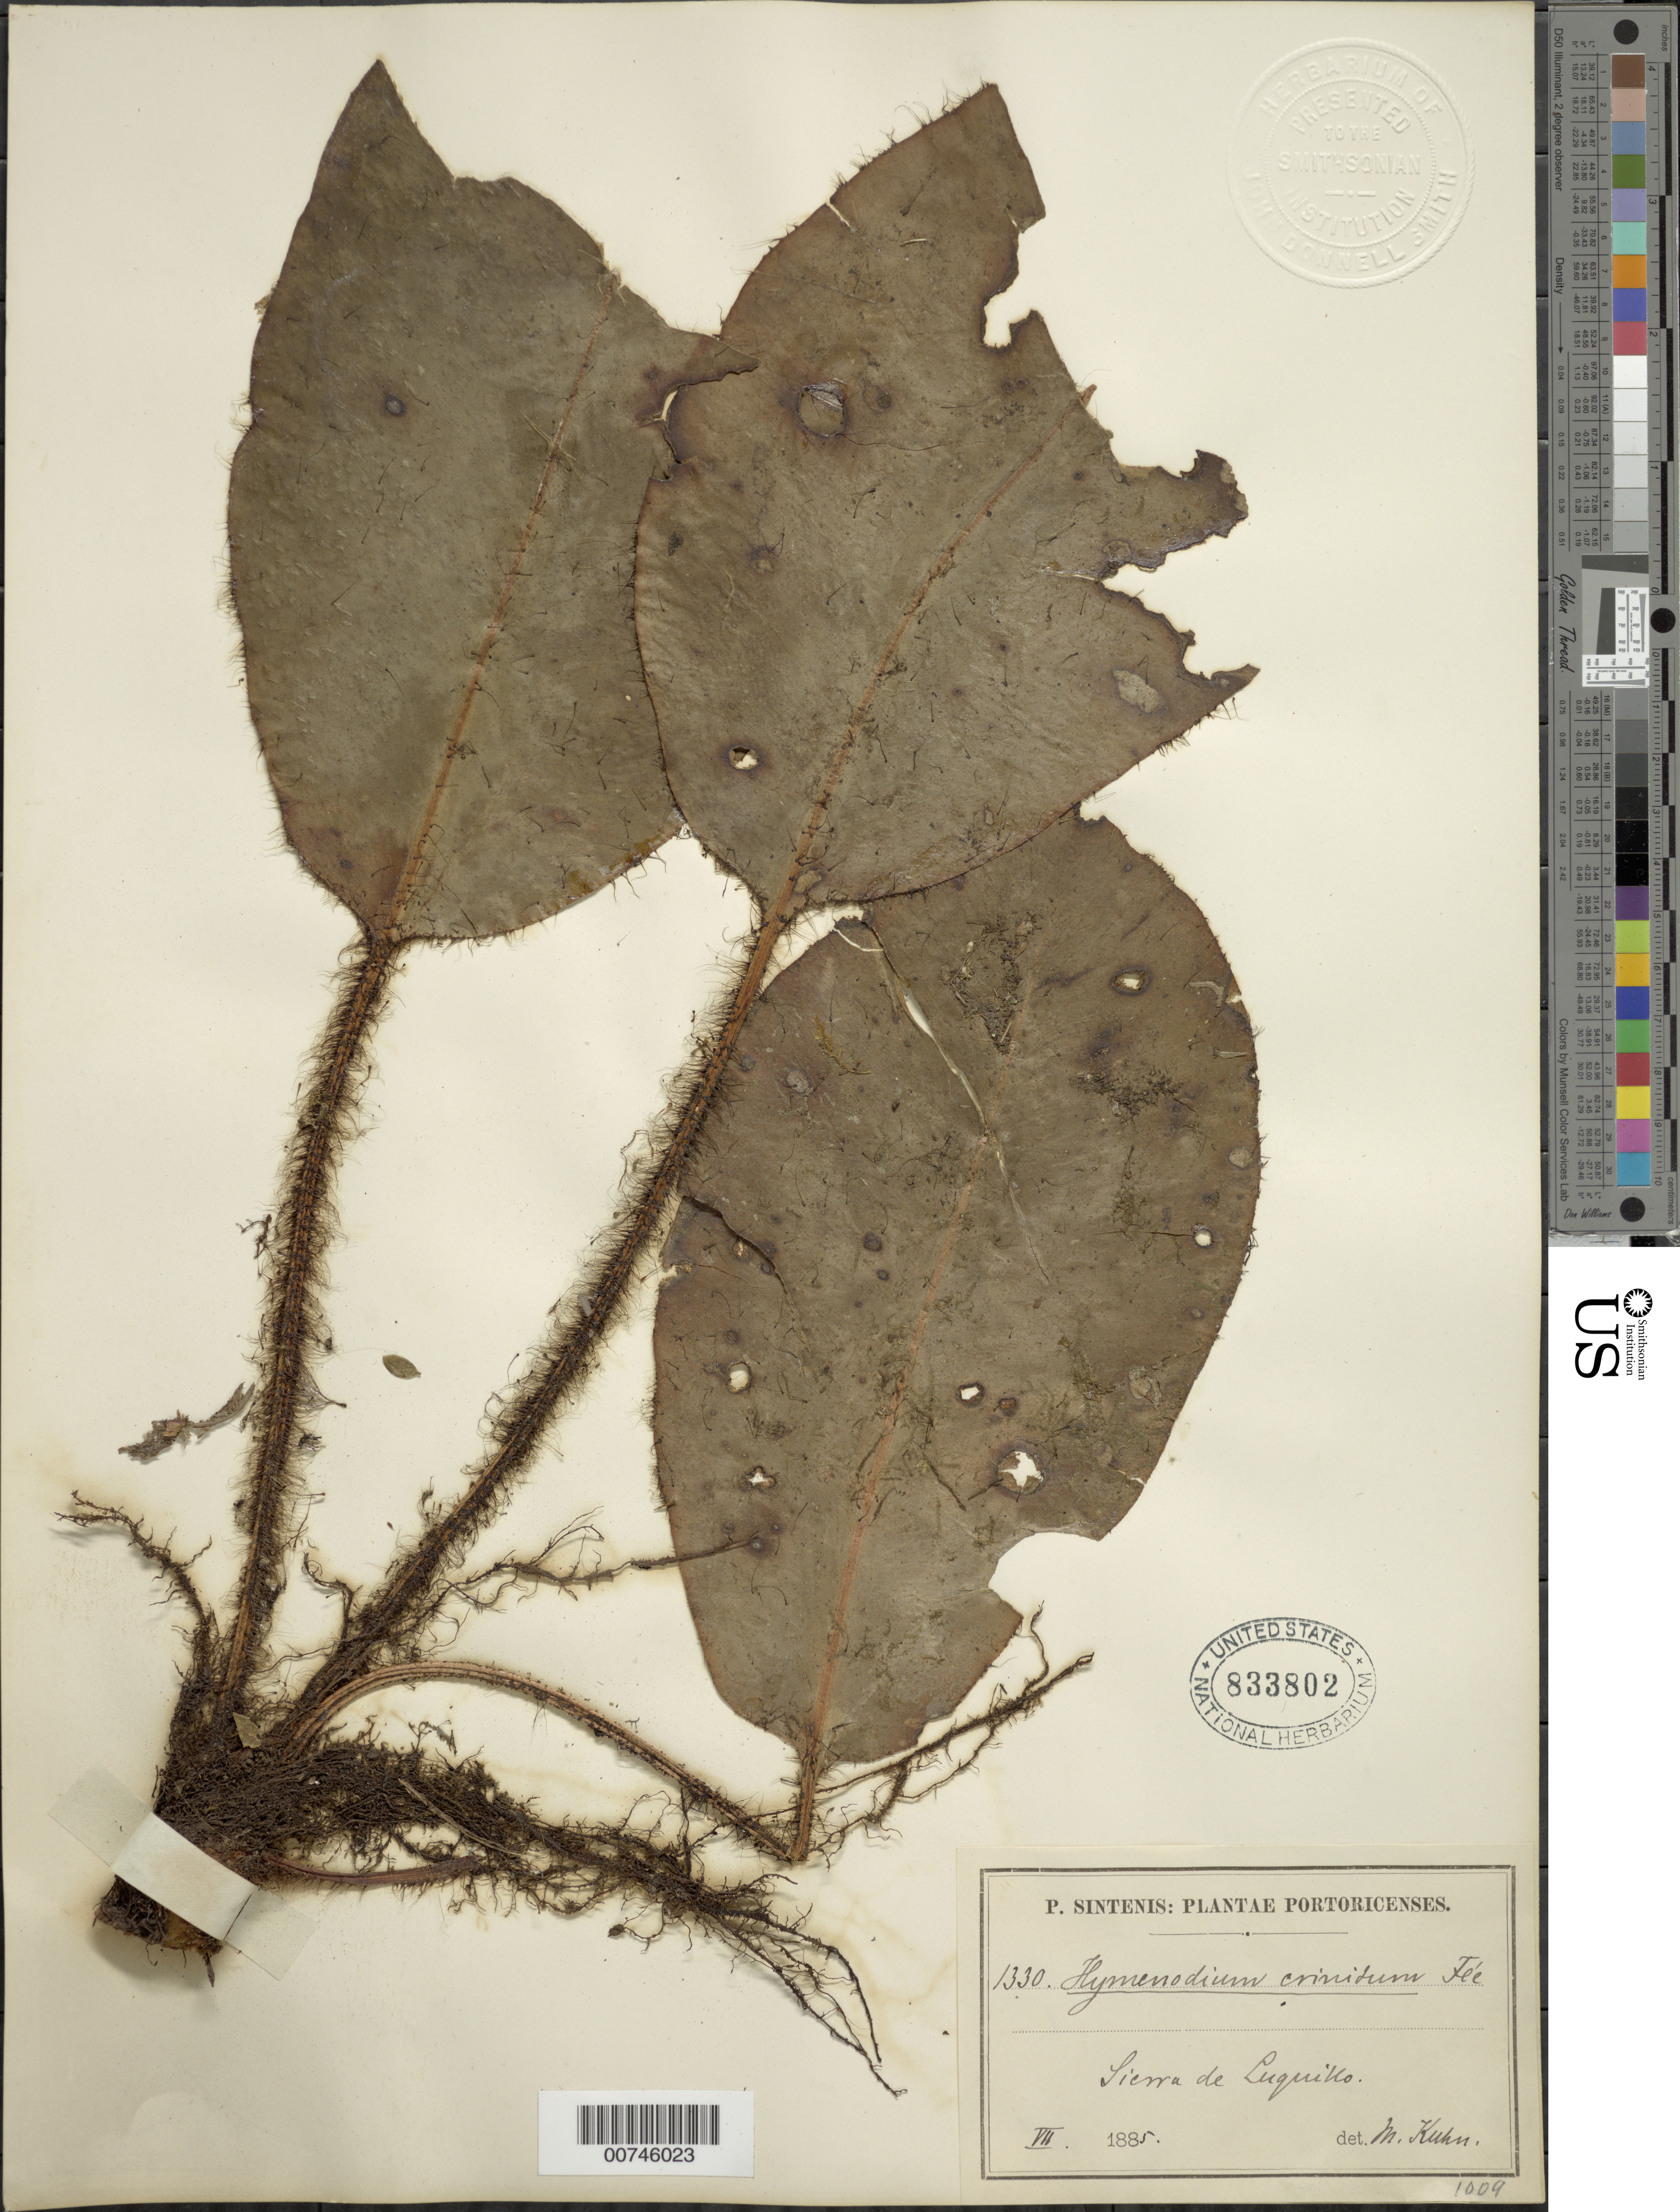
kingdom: Plantae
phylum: Tracheophyta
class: Polypodiopsida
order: Polypodiales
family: Dryopteridaceae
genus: Elaphoglossum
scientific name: Elaphoglossum crinitum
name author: (L.) Christ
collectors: P. Sintenis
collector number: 1330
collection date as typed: Jul 1885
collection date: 1885-07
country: Puerto Rico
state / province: Luquillo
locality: Sierra de Luquillo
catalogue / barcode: US 833802